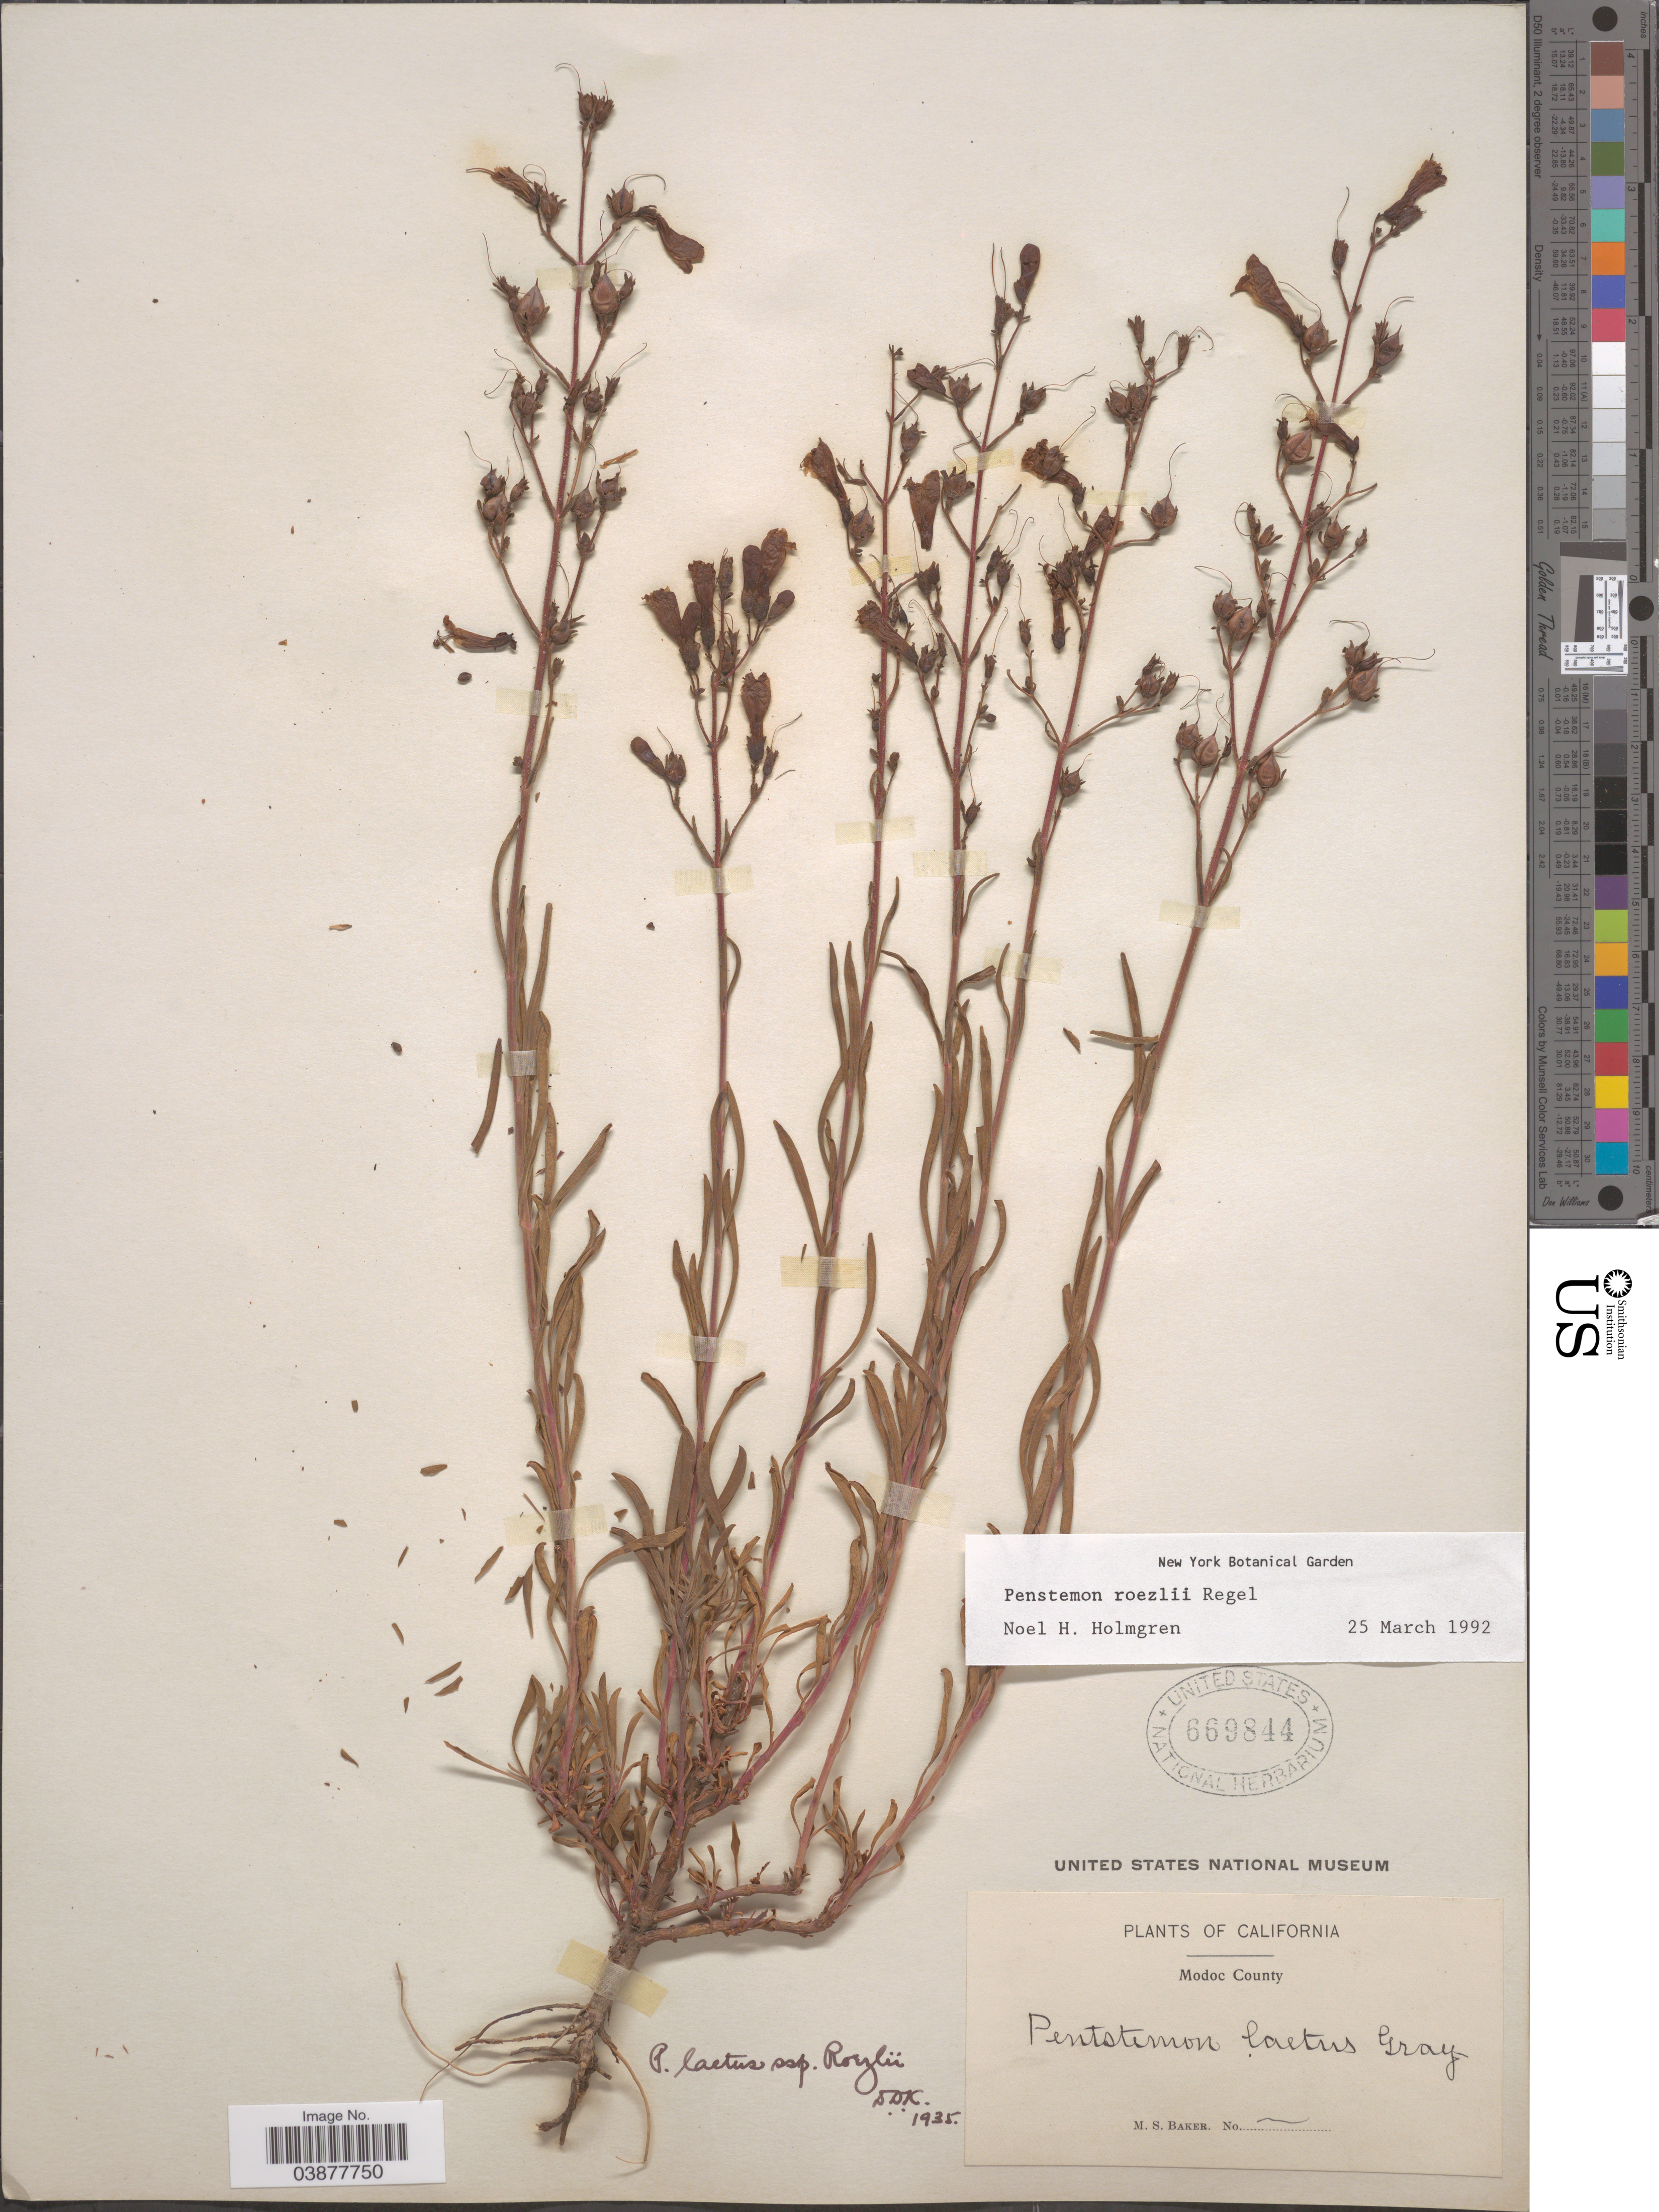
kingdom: Plantae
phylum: Tracheophyta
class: Magnoliopsida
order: Lamiales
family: Plantaginaceae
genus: Penstemon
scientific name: Penstemon roezlii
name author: Regel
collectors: M. S. Baker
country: United States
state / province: California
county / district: Modoc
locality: Modoc County.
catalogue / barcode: US 669844